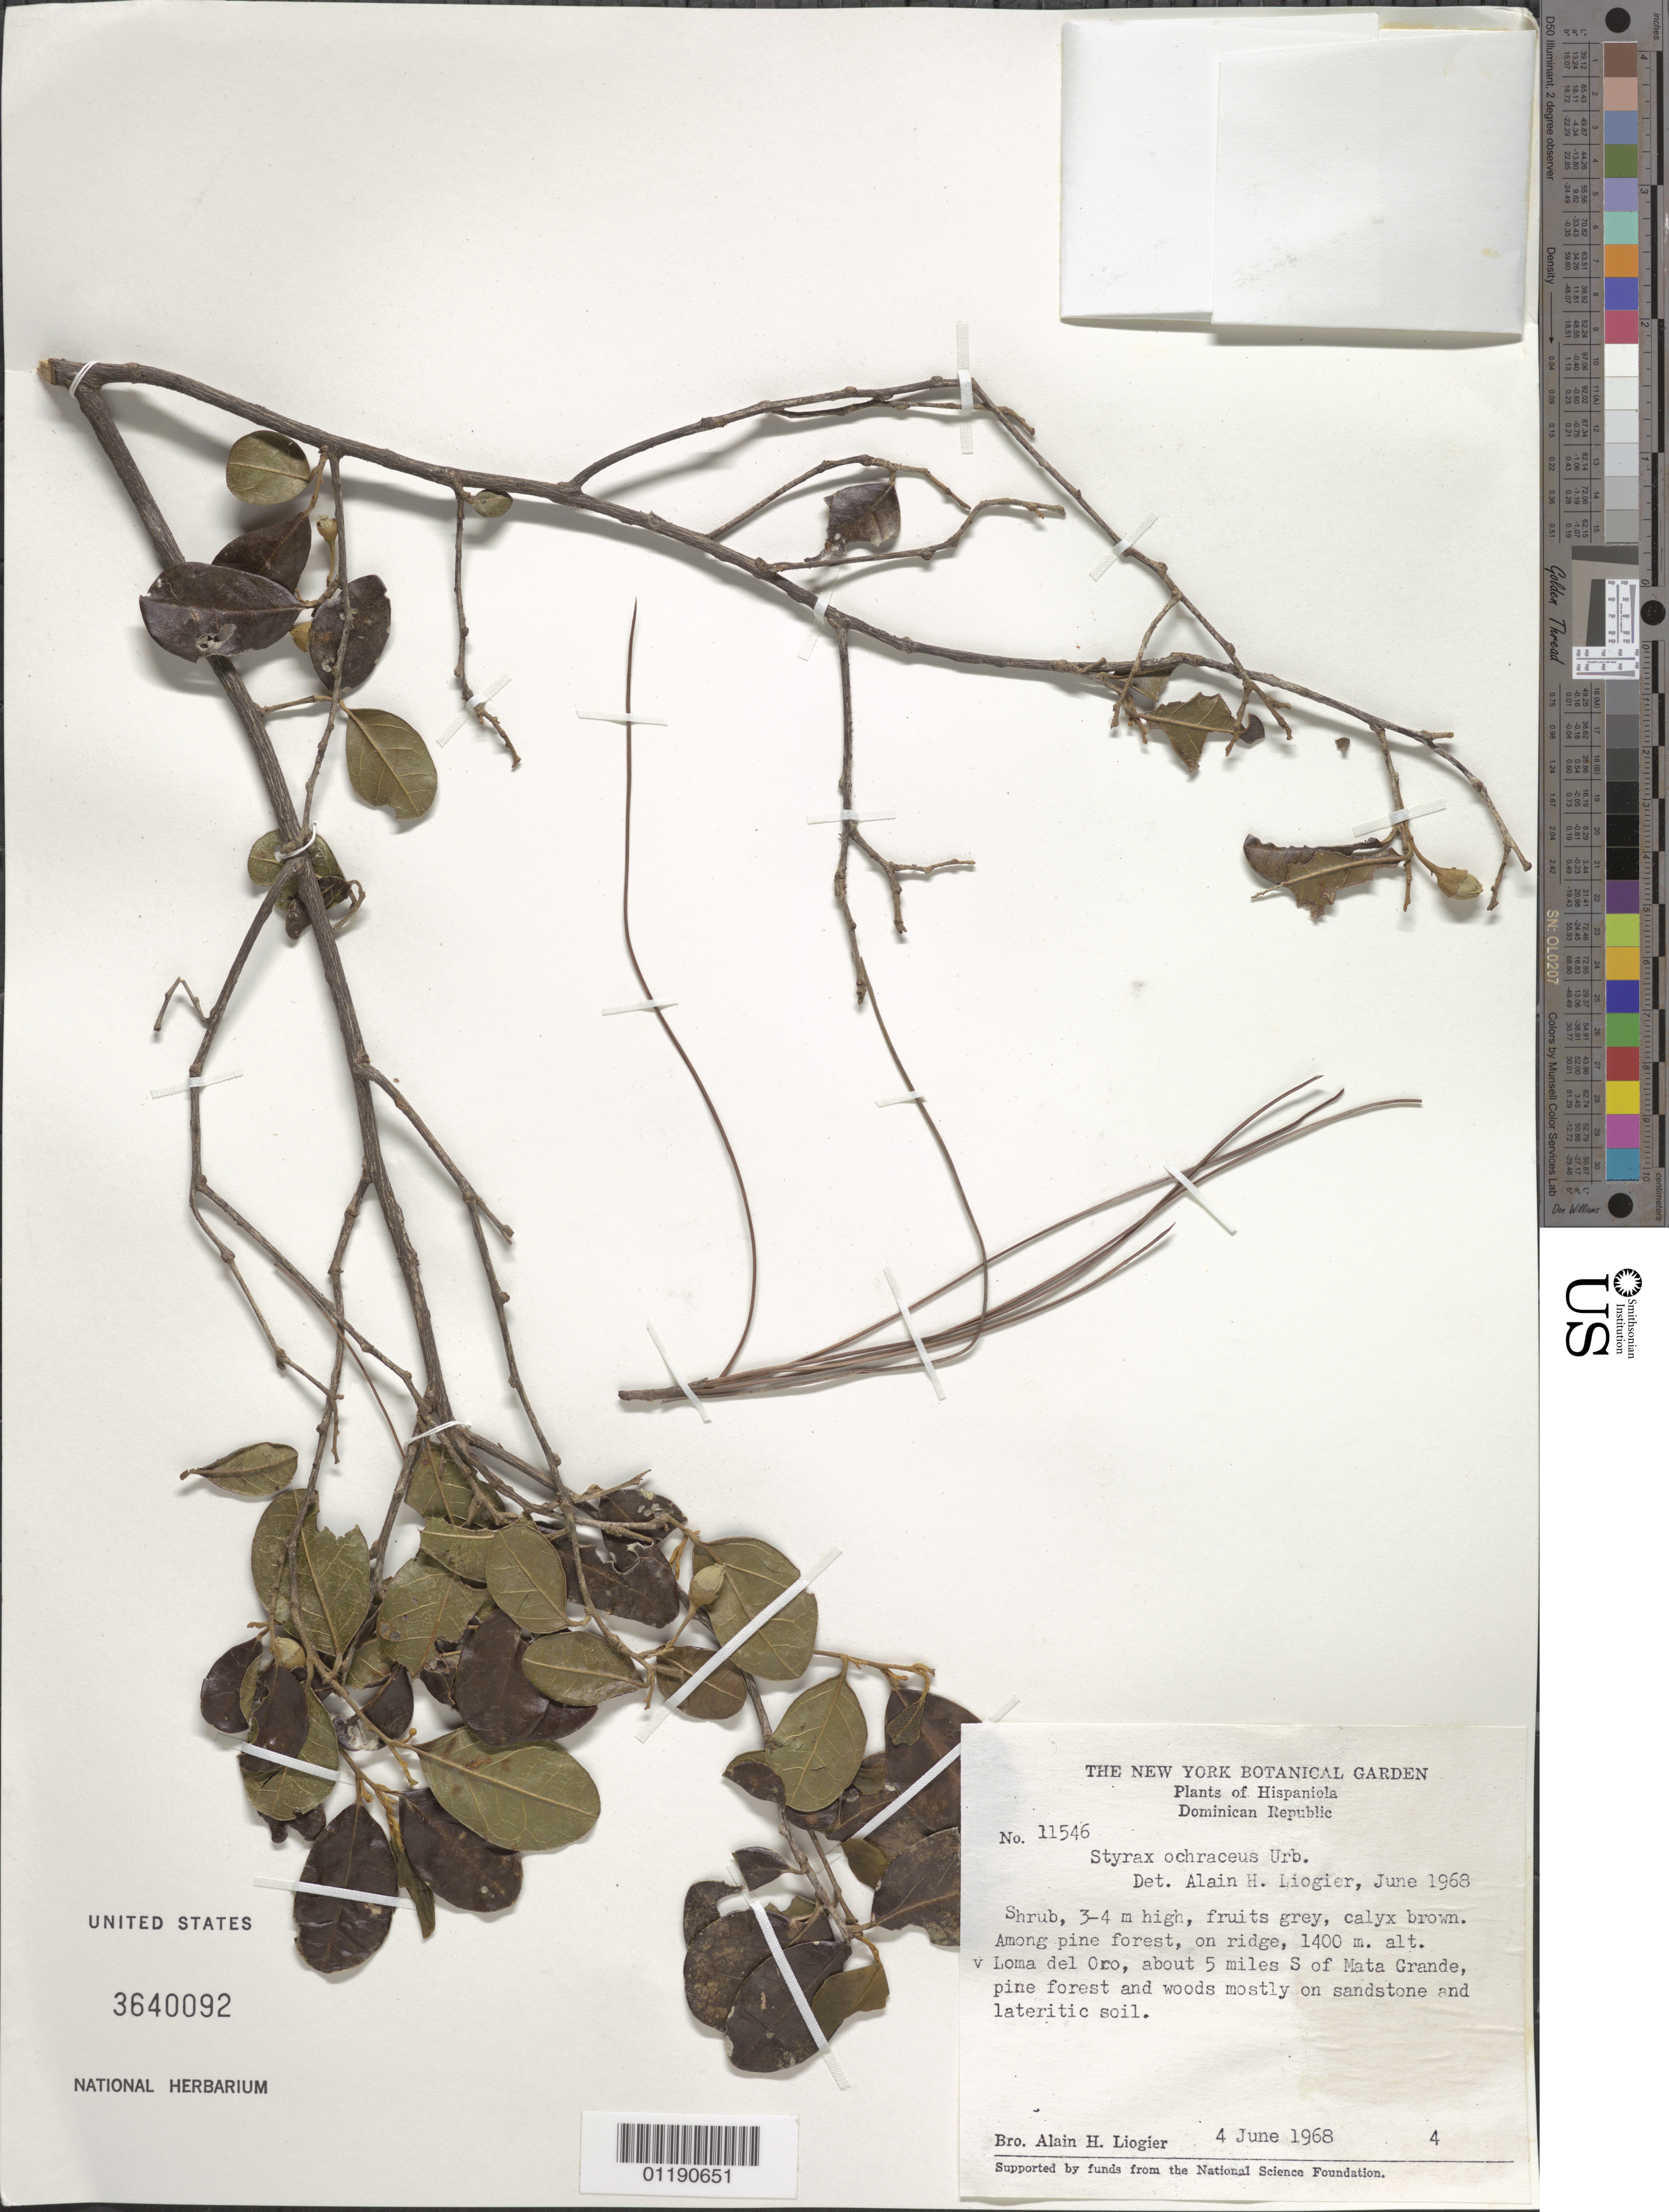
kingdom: Plantae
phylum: Tracheophyta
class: Magnoliopsida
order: Ericales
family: Styracaceae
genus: Styrax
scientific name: Styrax ochraceus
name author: Urb.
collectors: A. H. Liogier et al.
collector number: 11546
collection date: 1968-06-04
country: Dominican Republic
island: Hispaniola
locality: Loma del Oro, about 5 miles S of Mata Grande.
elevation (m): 1400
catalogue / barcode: US 3640092